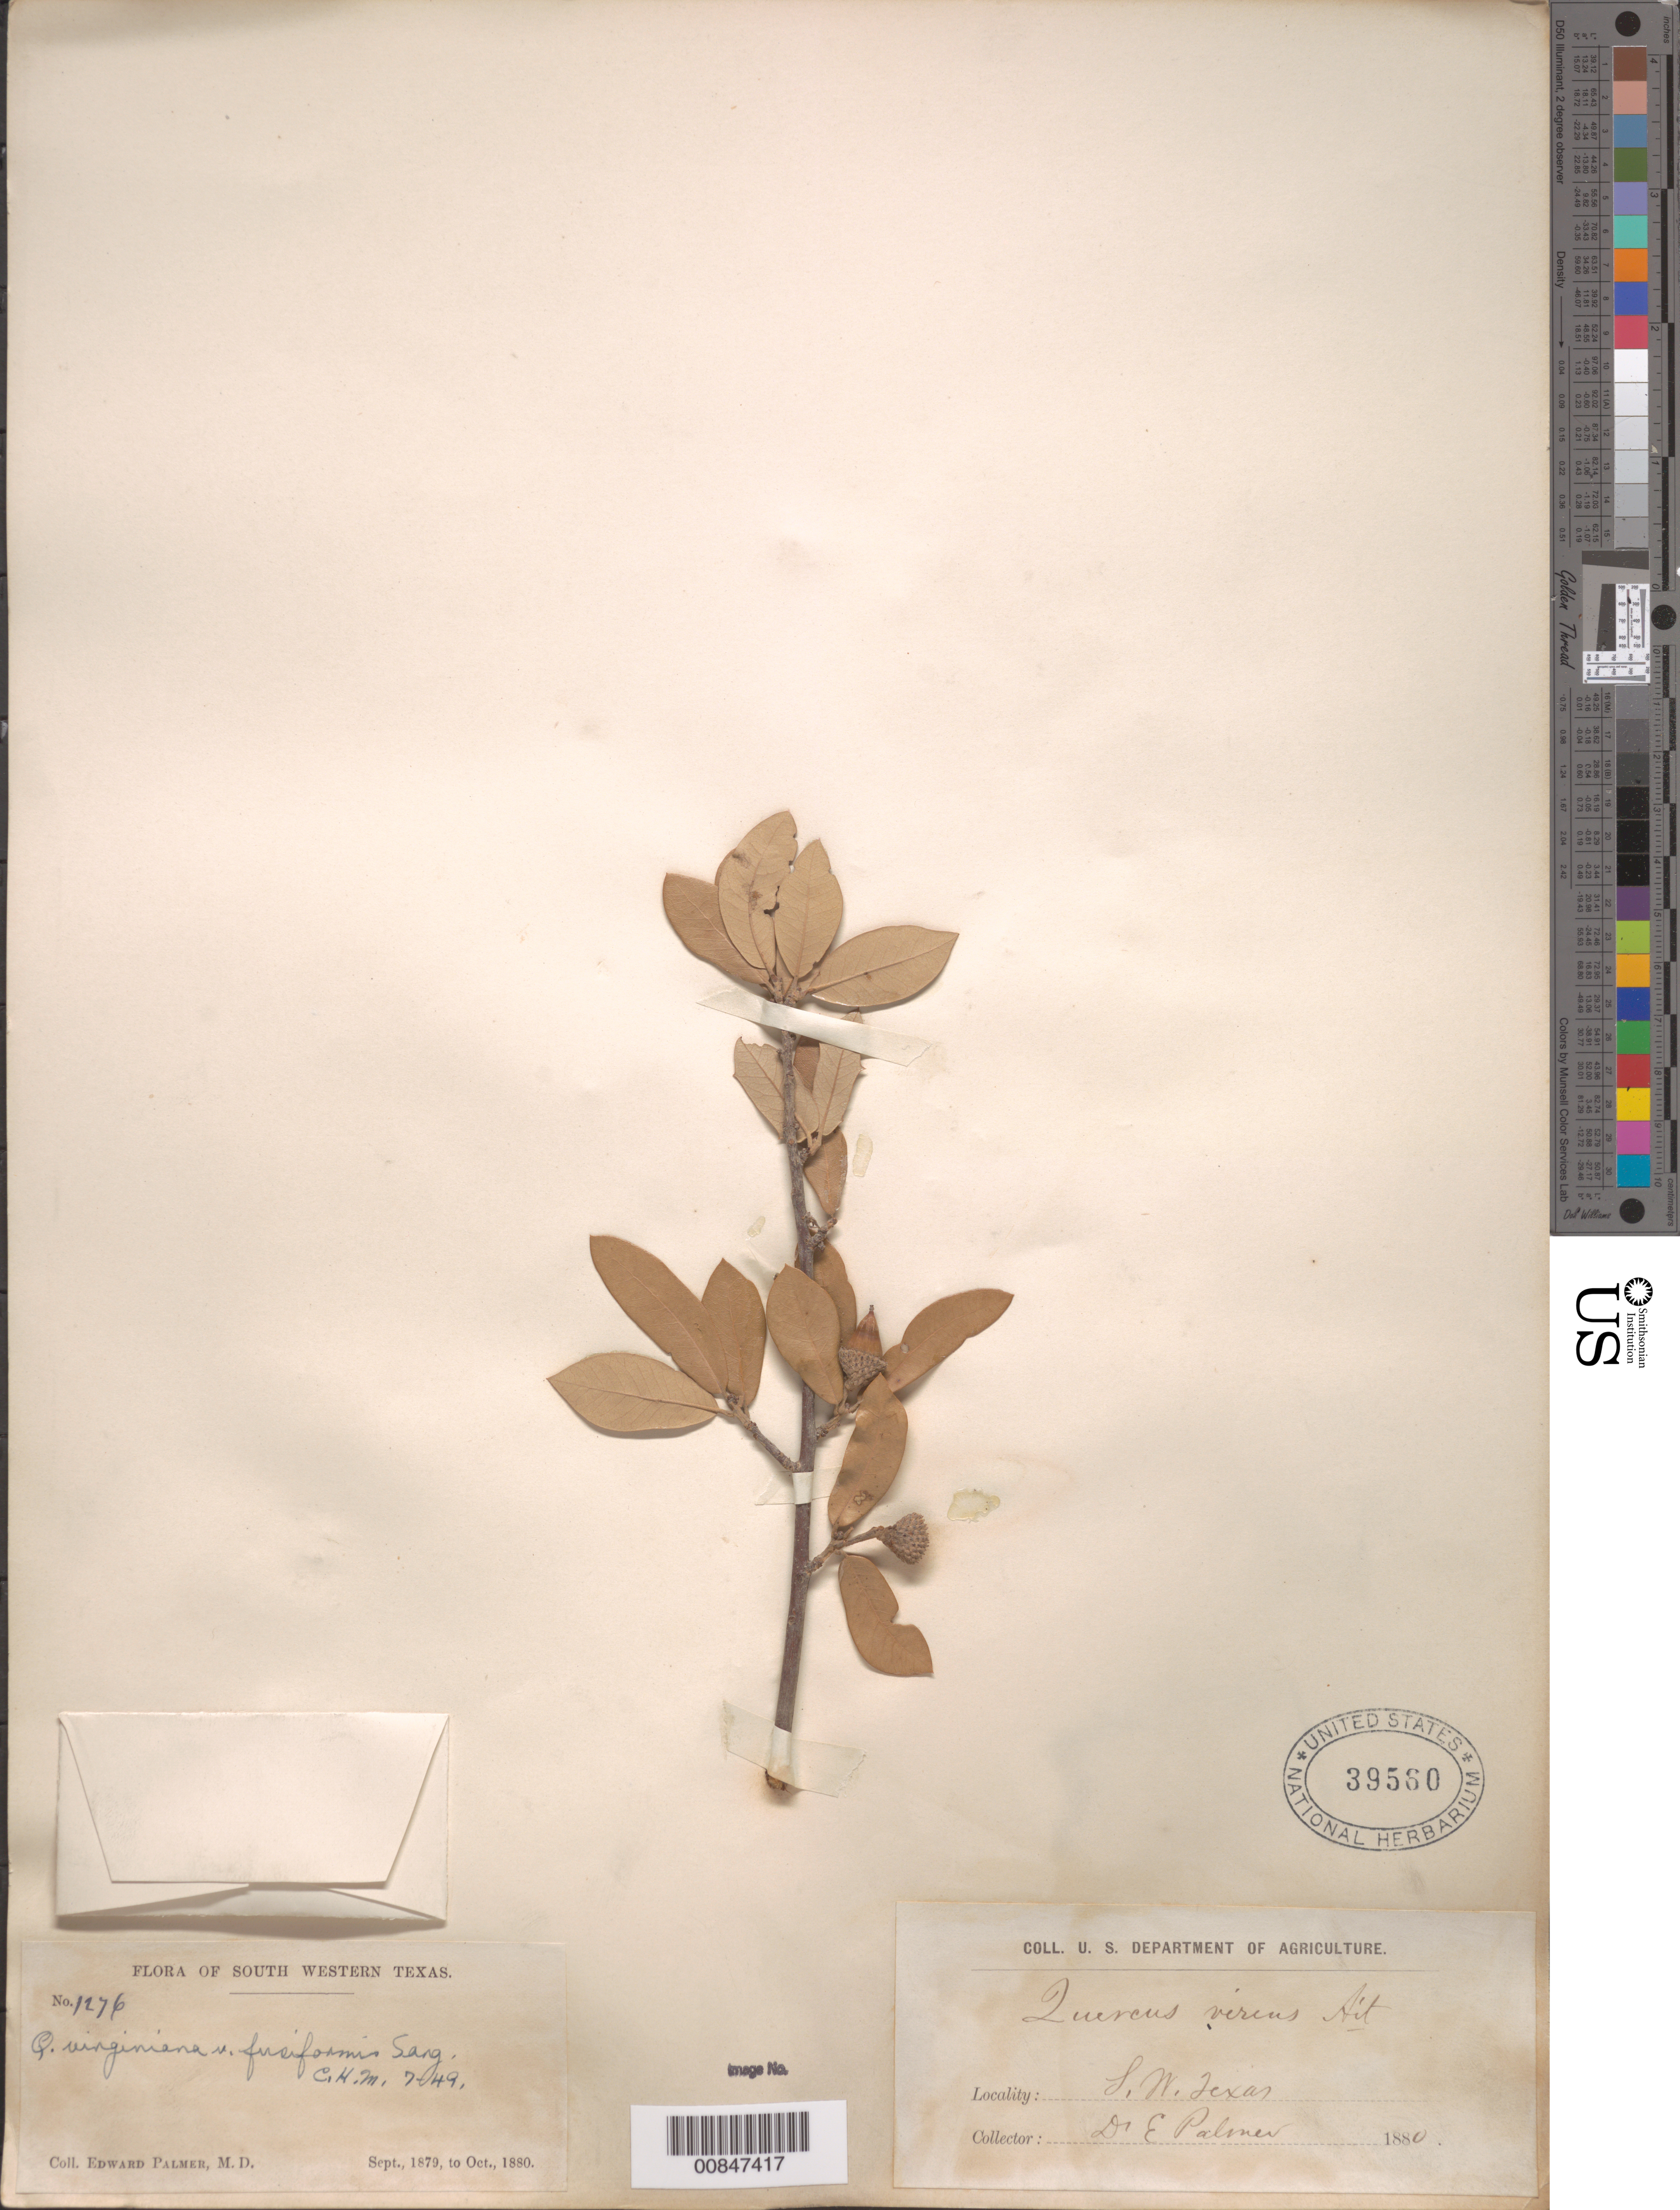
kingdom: Plantae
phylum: Tracheophyta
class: Magnoliopsida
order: Fagales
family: Fagaceae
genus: Quercus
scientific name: Quercus virginiana var. fusiformis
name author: (Small) Sarg.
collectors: E. Palmer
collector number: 1276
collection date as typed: Sep 1879 to -- Oct 1880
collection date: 1879-09/1880-10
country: United States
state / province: Texas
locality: South Western Texas.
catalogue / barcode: US 39560